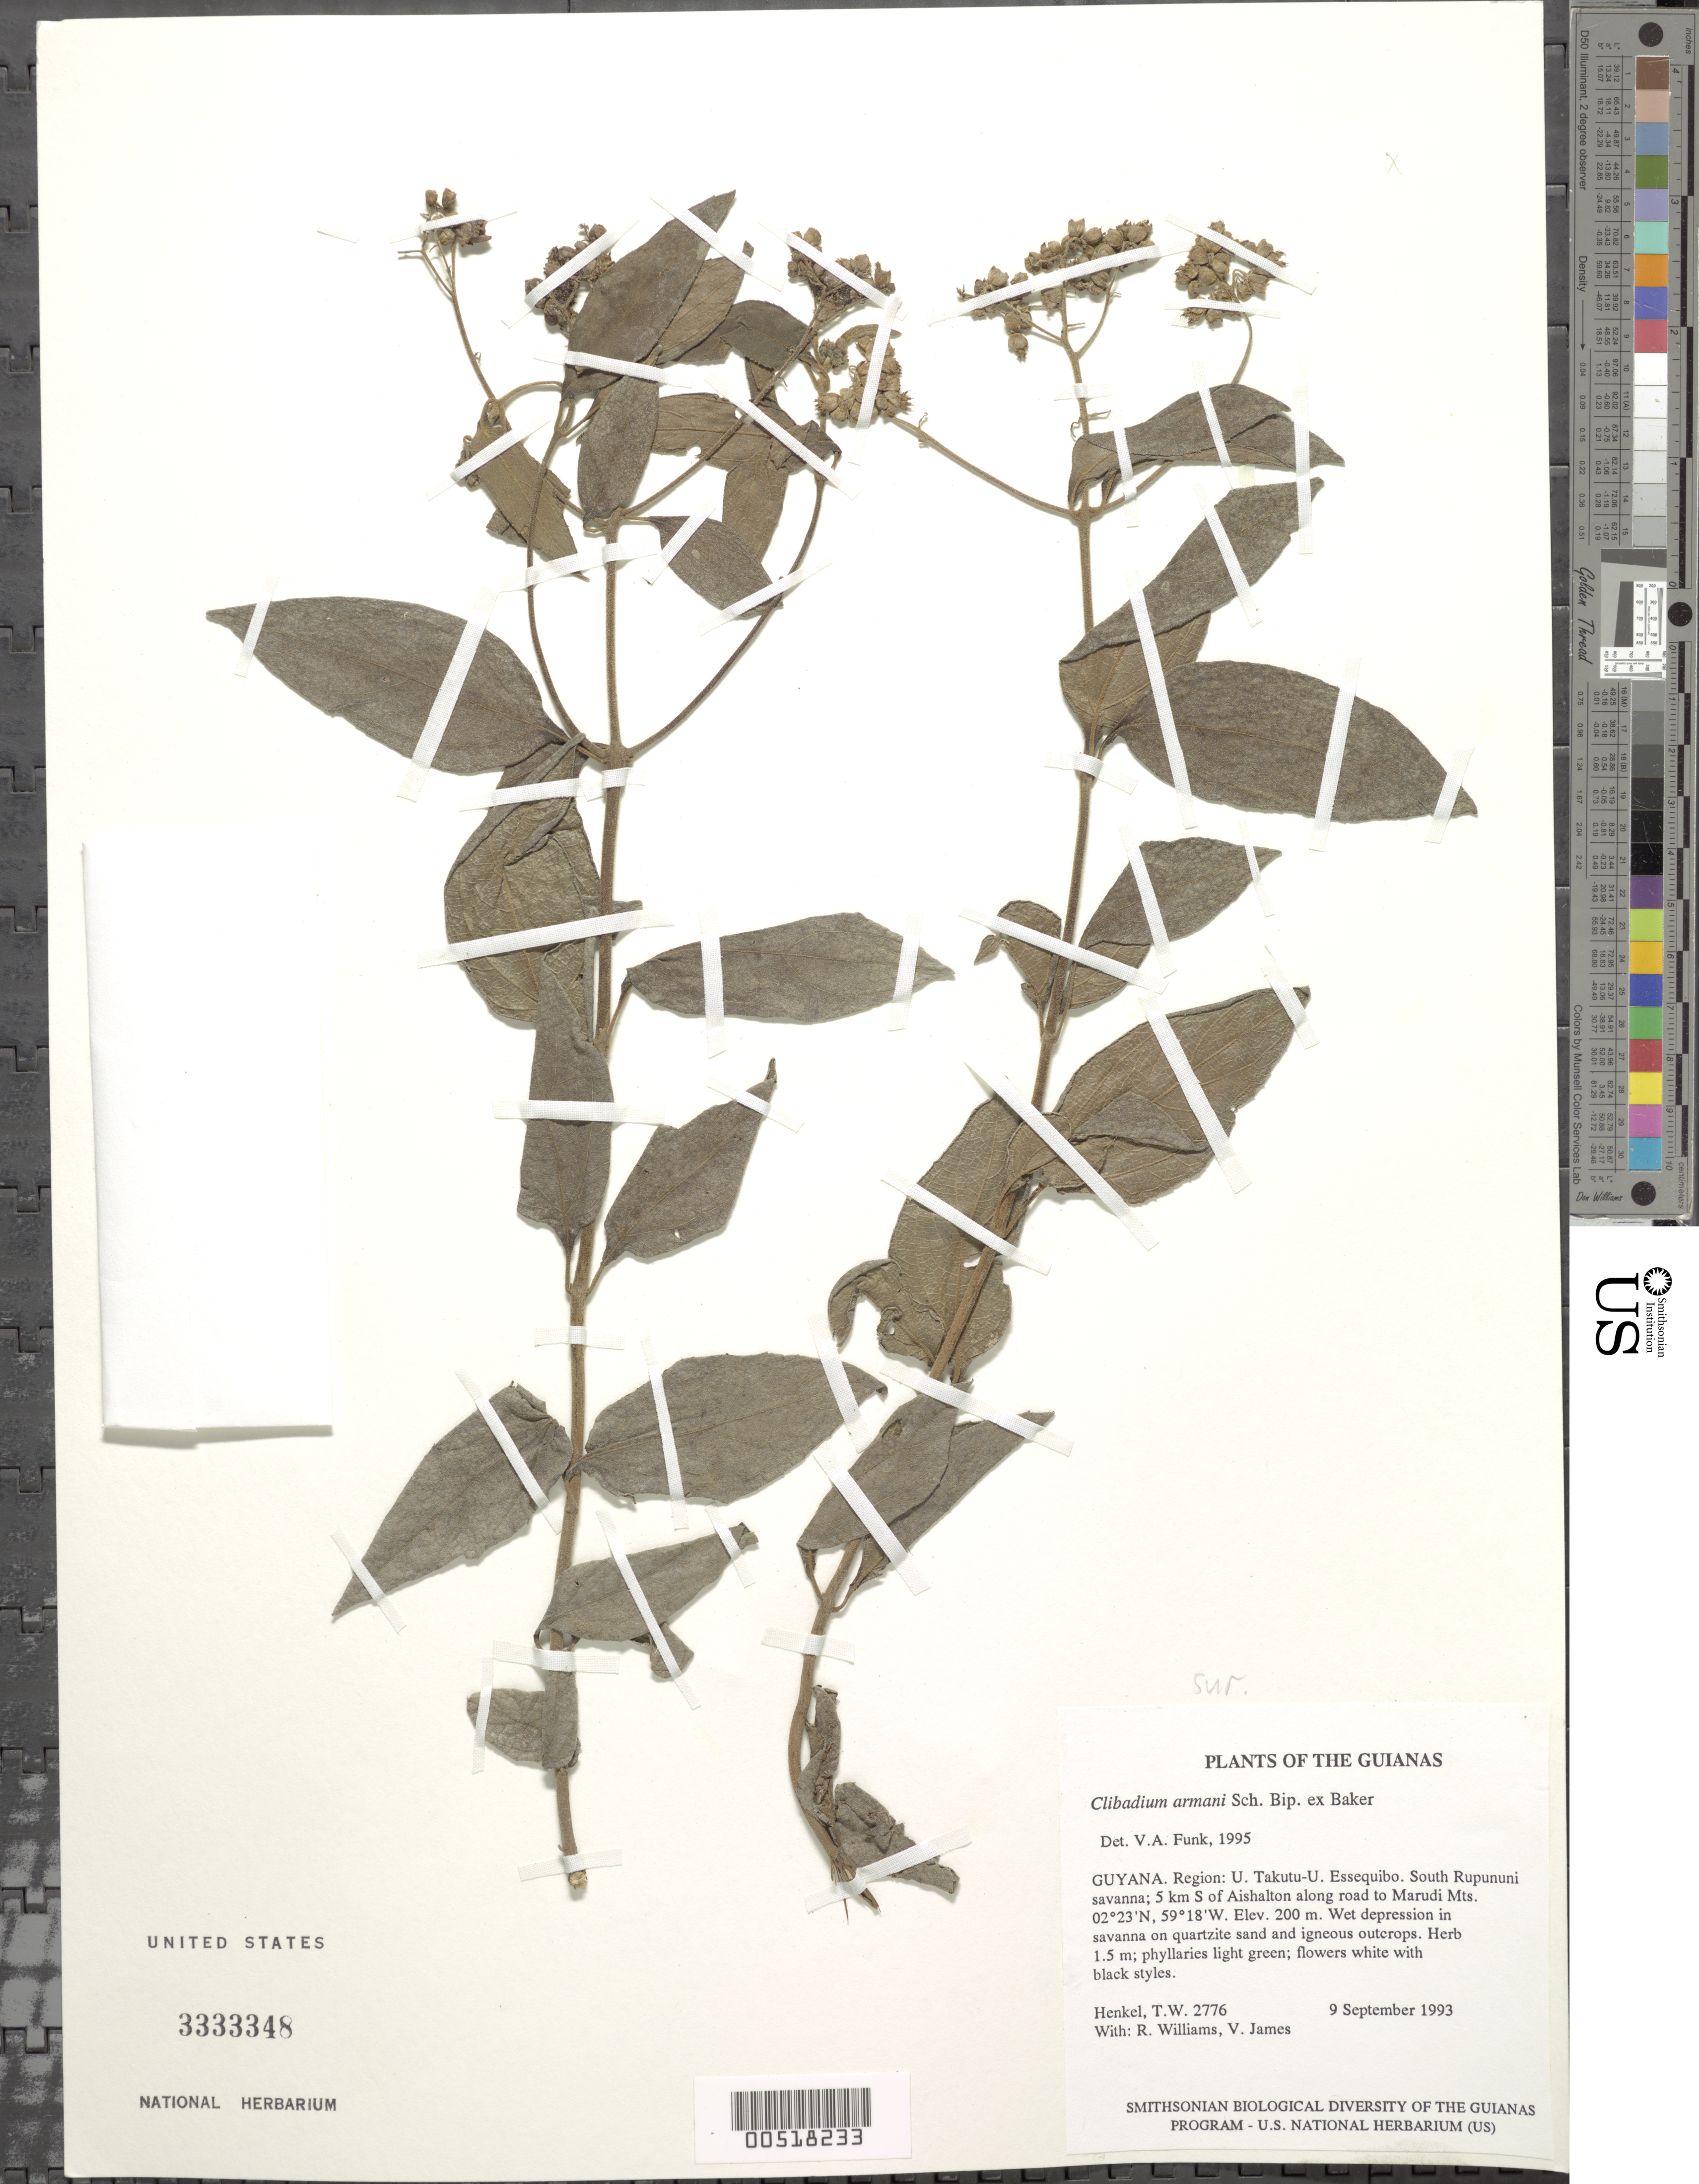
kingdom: Plantae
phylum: Tracheophyta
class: Magnoliopsida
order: Asterales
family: Asteraceae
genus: Clibadium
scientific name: Clibadium armani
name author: (Balb.) Sch. Bip. ex O.E. Schulz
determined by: Funk, Vicki A., (BOT), Smithsonian Institution - National Museum of Natural History (UNITED STATES)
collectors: T. Henkel, R. Williams & V. James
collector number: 2776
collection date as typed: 9 September 1993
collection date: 1993-09-09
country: Guyana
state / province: U. Takutu-U. Essequibo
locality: South Rupununi savanna; 5 km S of Aishalton along road to Marudi Mts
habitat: Wet depression in savanna on quartzite sand and igneous outcrops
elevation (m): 200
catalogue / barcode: US 3333348